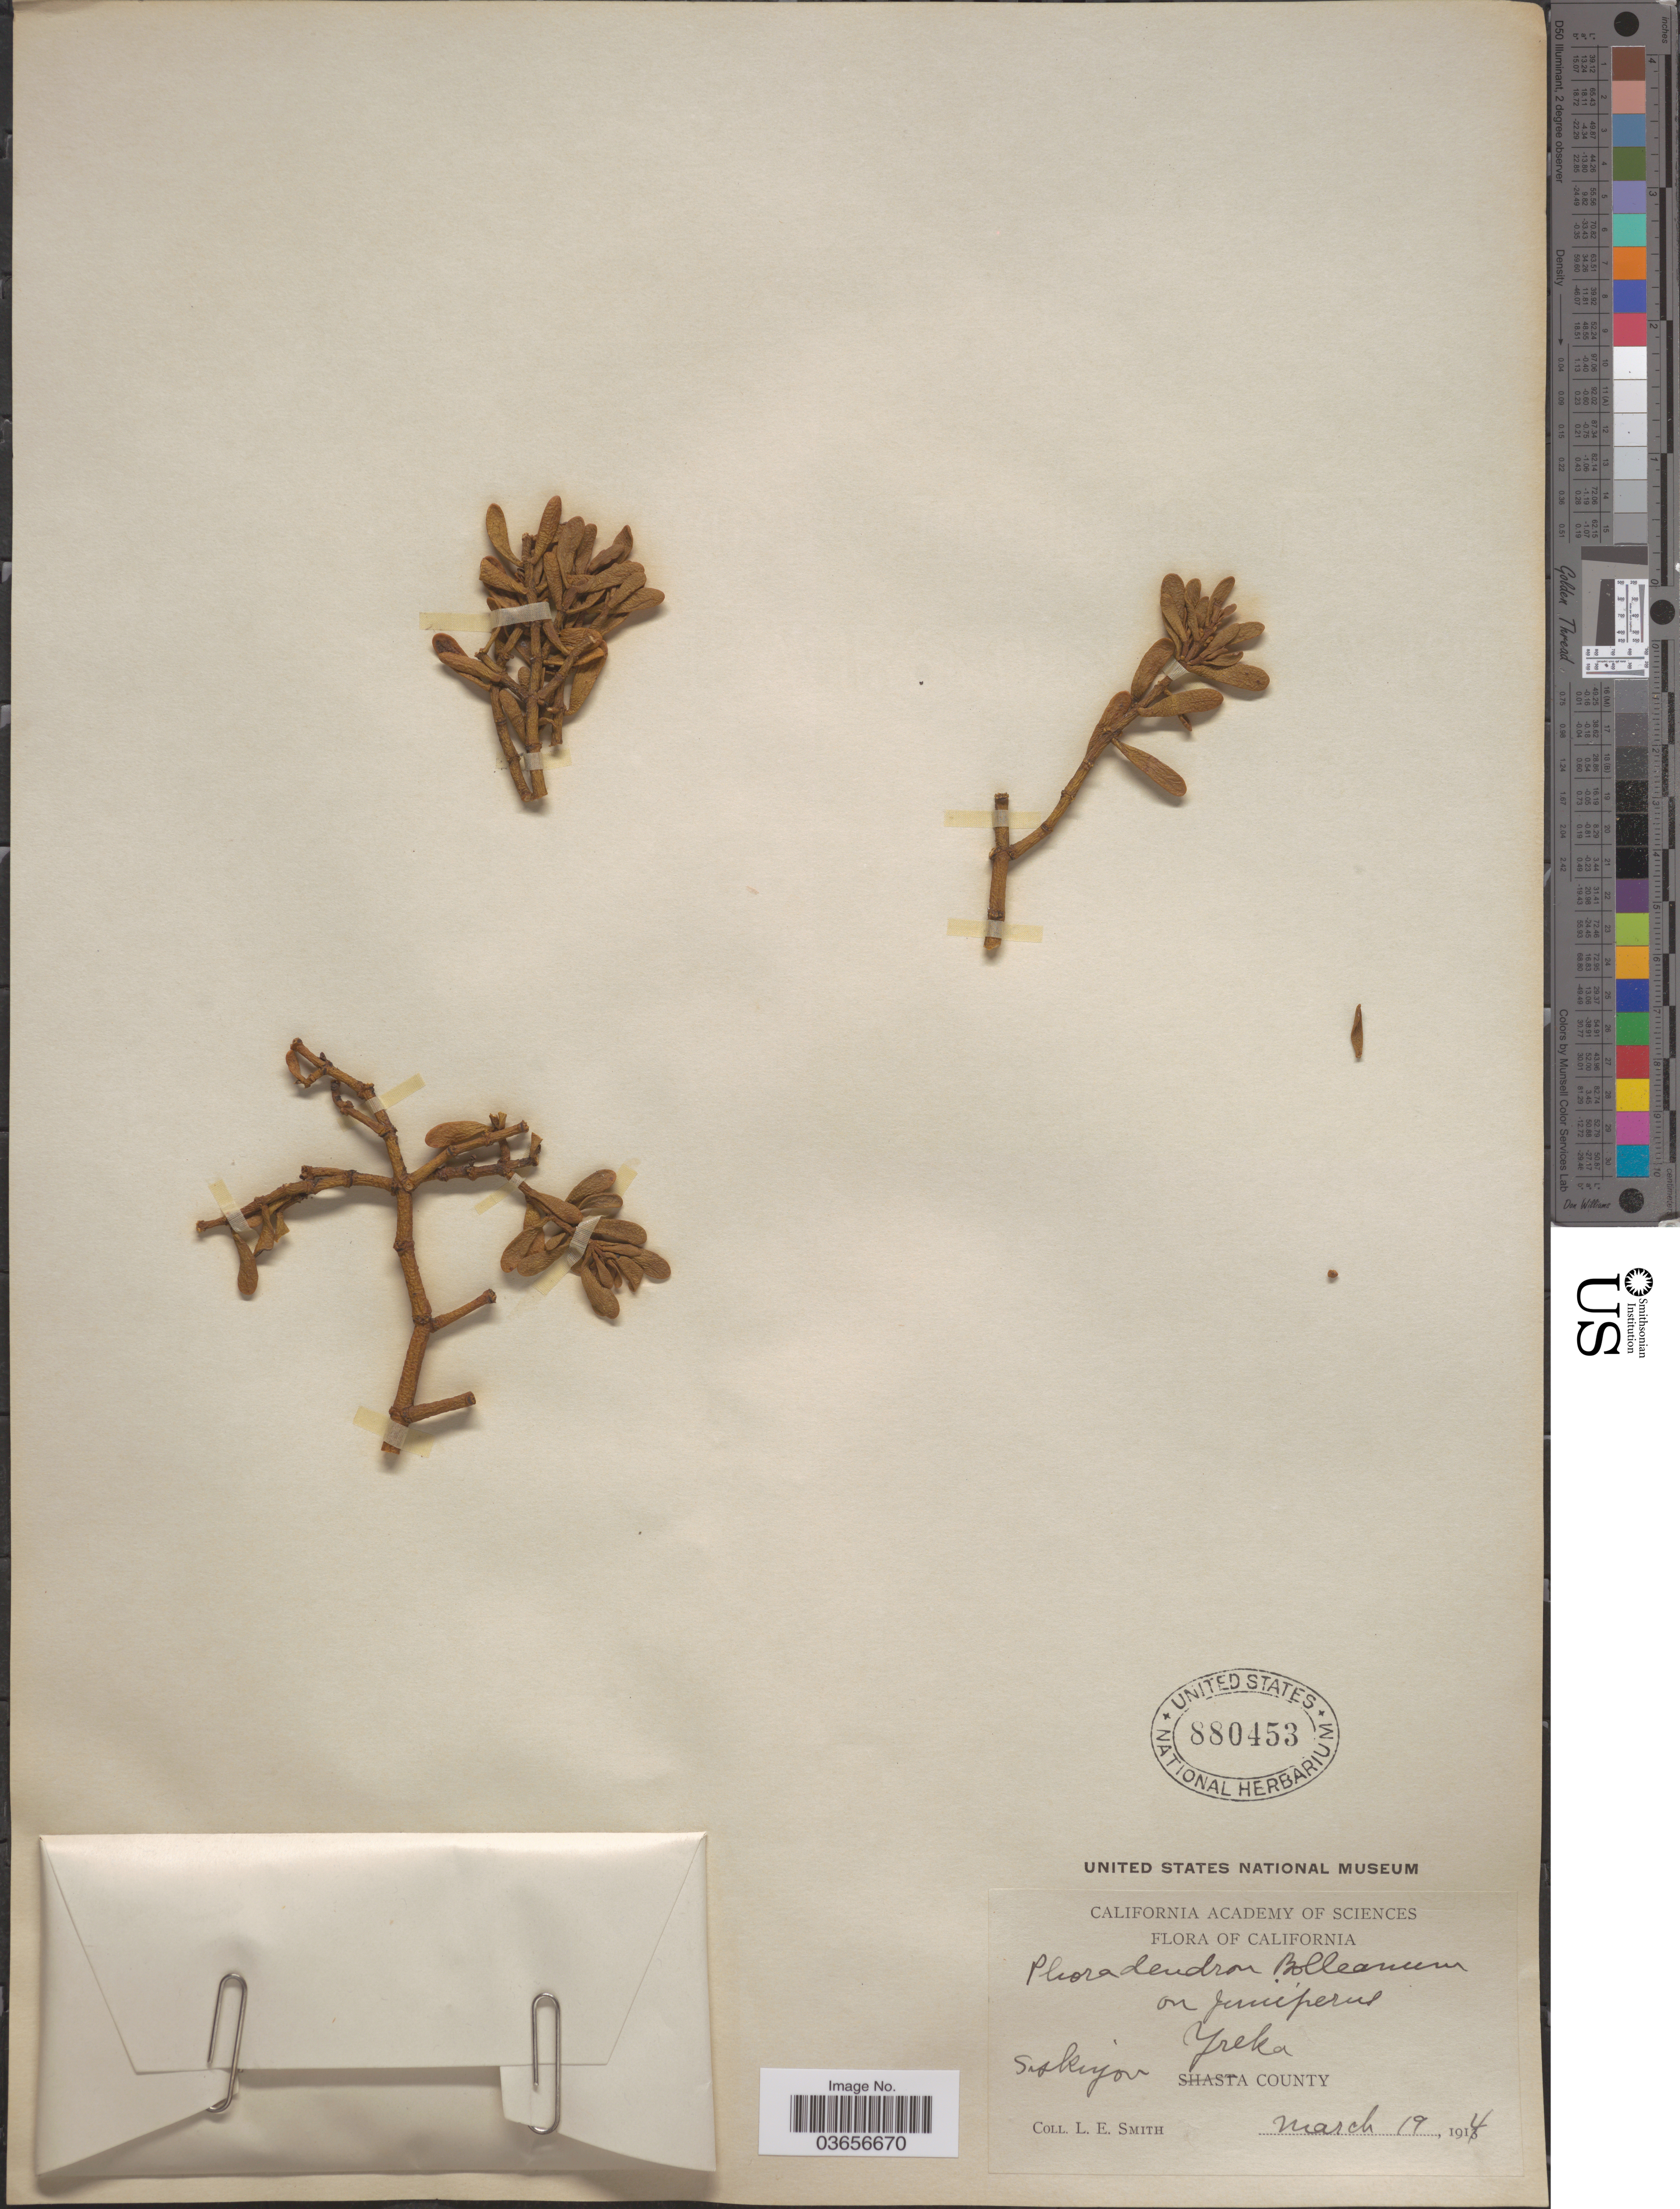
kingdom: Plantae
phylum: Tracheophyta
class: Magnoliopsida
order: Santalales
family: Viscaceae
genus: Phoradendron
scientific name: Phoradendron bolleanum var. densum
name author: (Torr. ex Trel.) Fosberg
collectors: L. E. Smith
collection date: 1914-03-19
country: United States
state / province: California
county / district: Siskiyou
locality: Siskiyou, Yreka County.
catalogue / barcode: US 880453